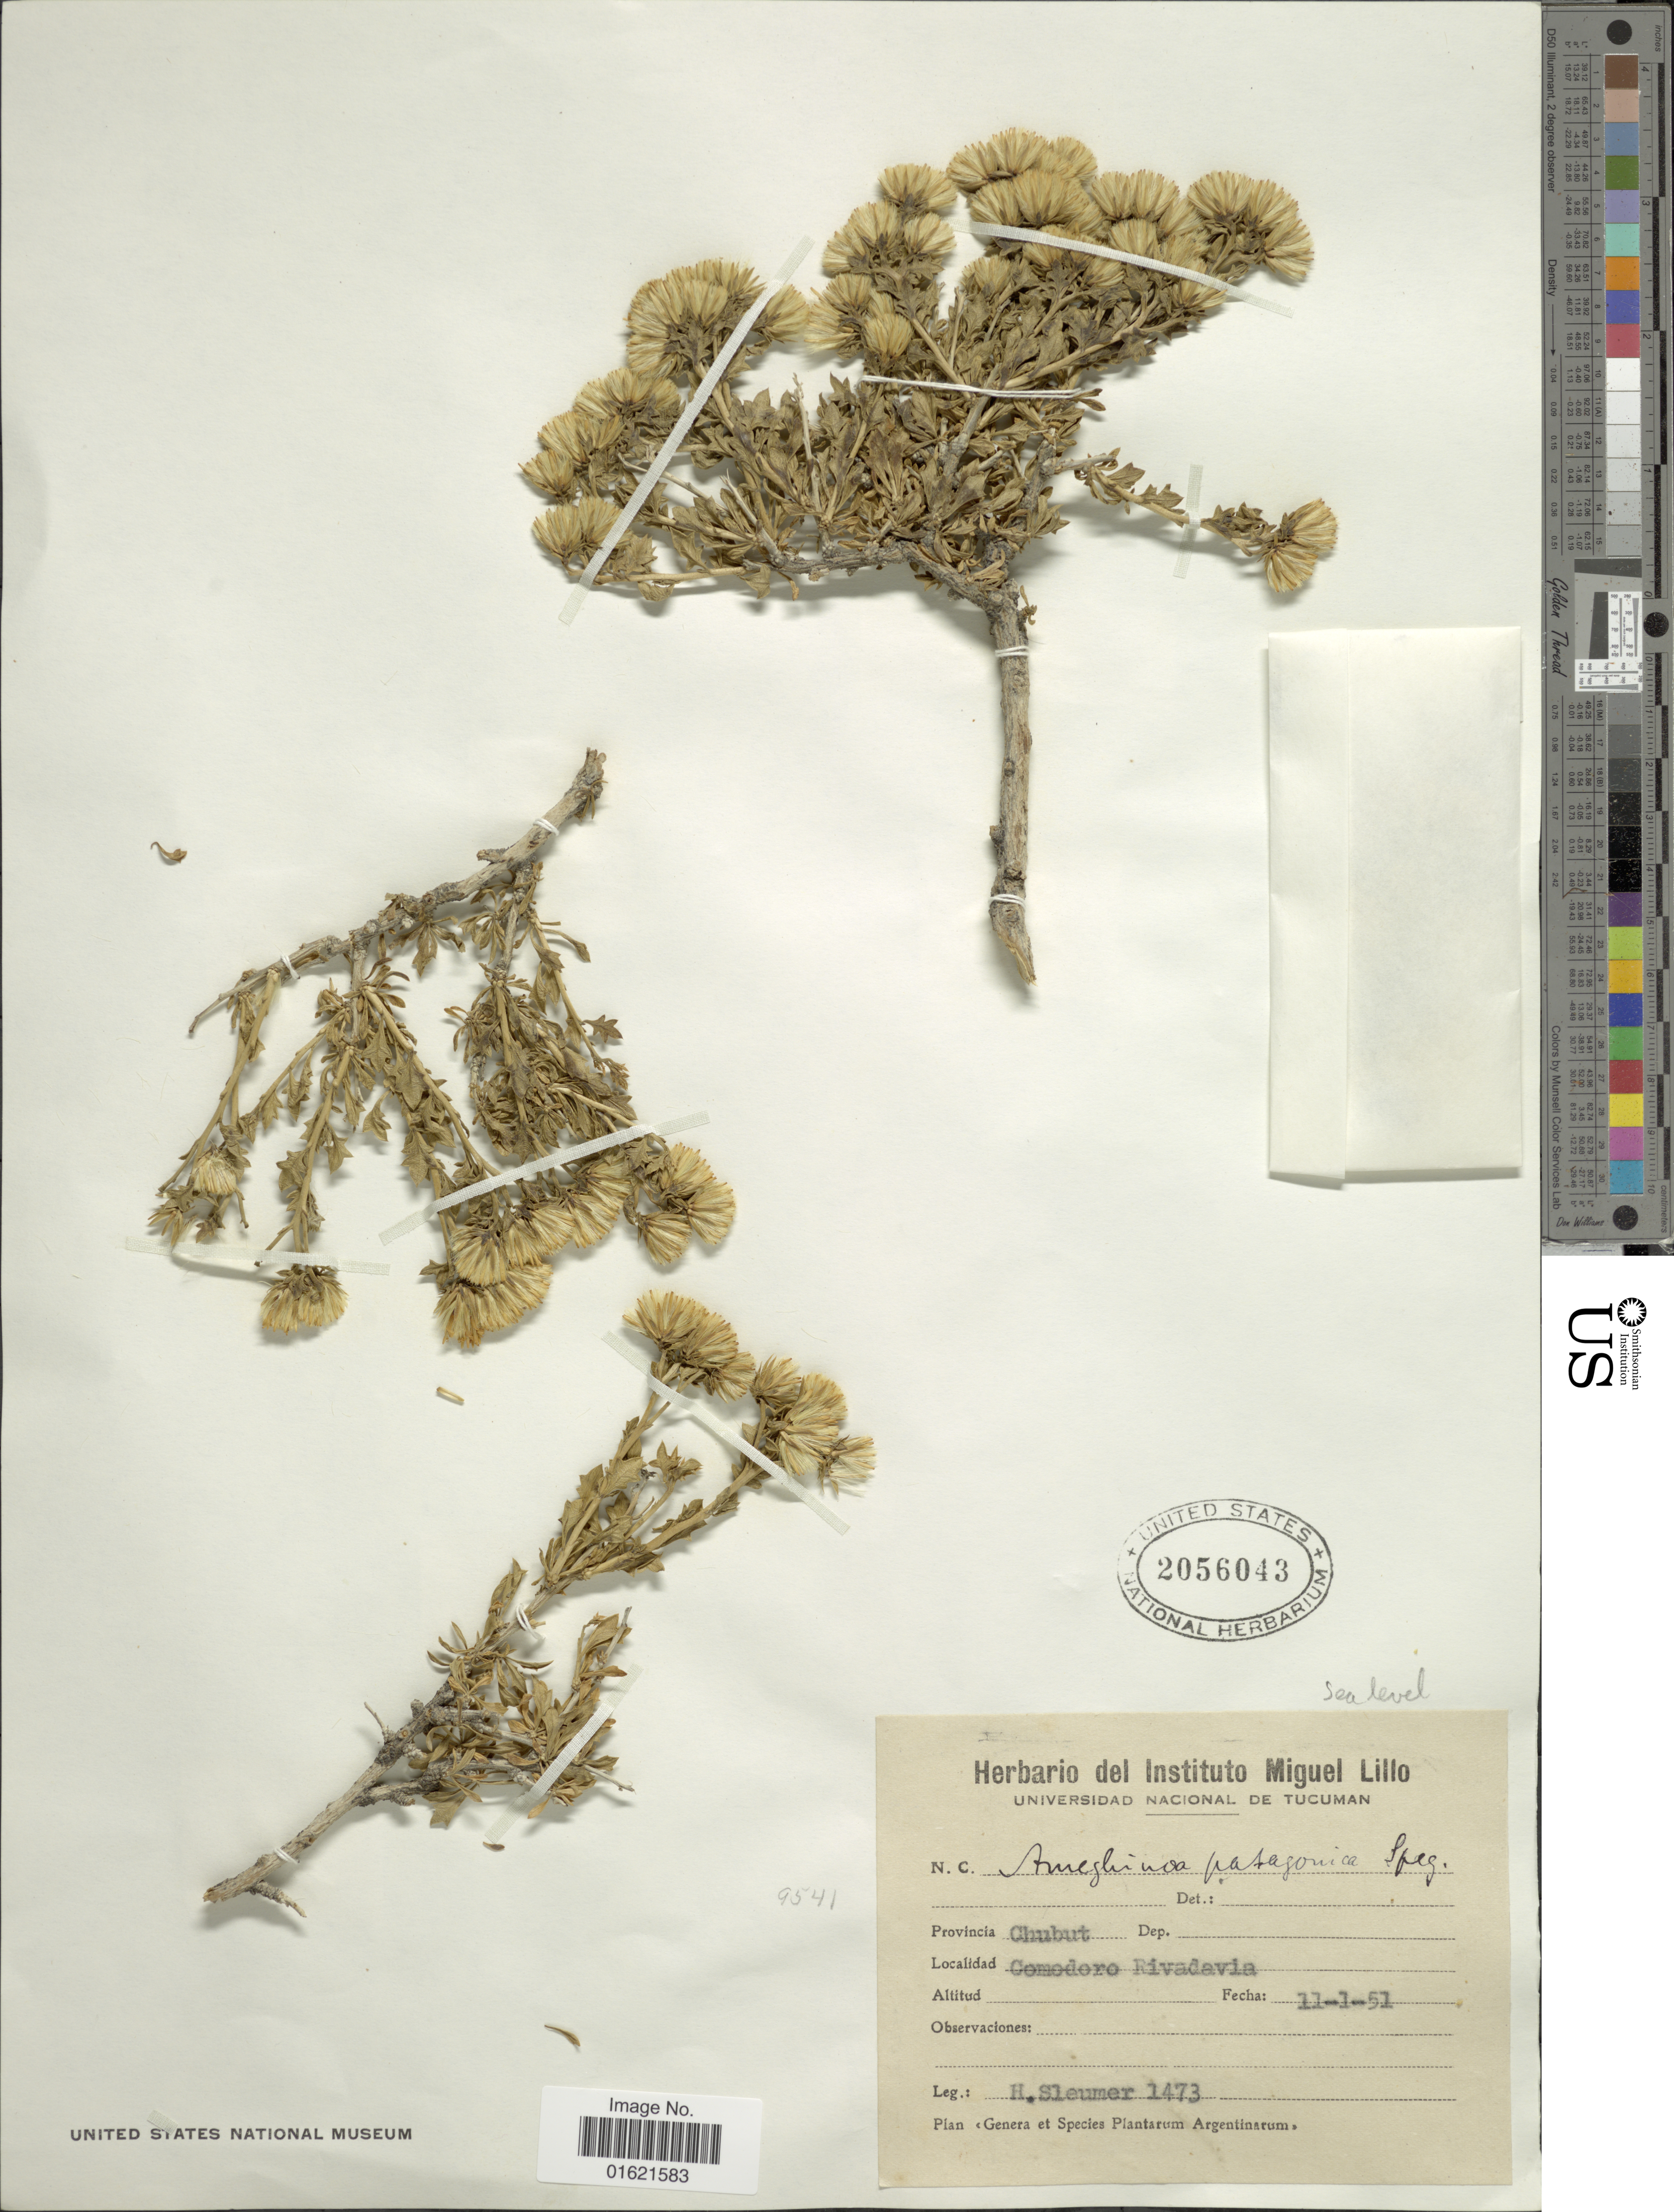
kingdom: Plantae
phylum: Tracheophyta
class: Magnoliopsida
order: Asterales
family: Asteraceae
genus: Ameghinoa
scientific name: Ameghinoa patagonica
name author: Speg.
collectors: H. O. Sleumer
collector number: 1473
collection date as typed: Transcribed d/m/y: 11/1/51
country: Argentina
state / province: Chubut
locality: Provincia Chubut, Comodoro Rivadavia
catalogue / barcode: US 2056043